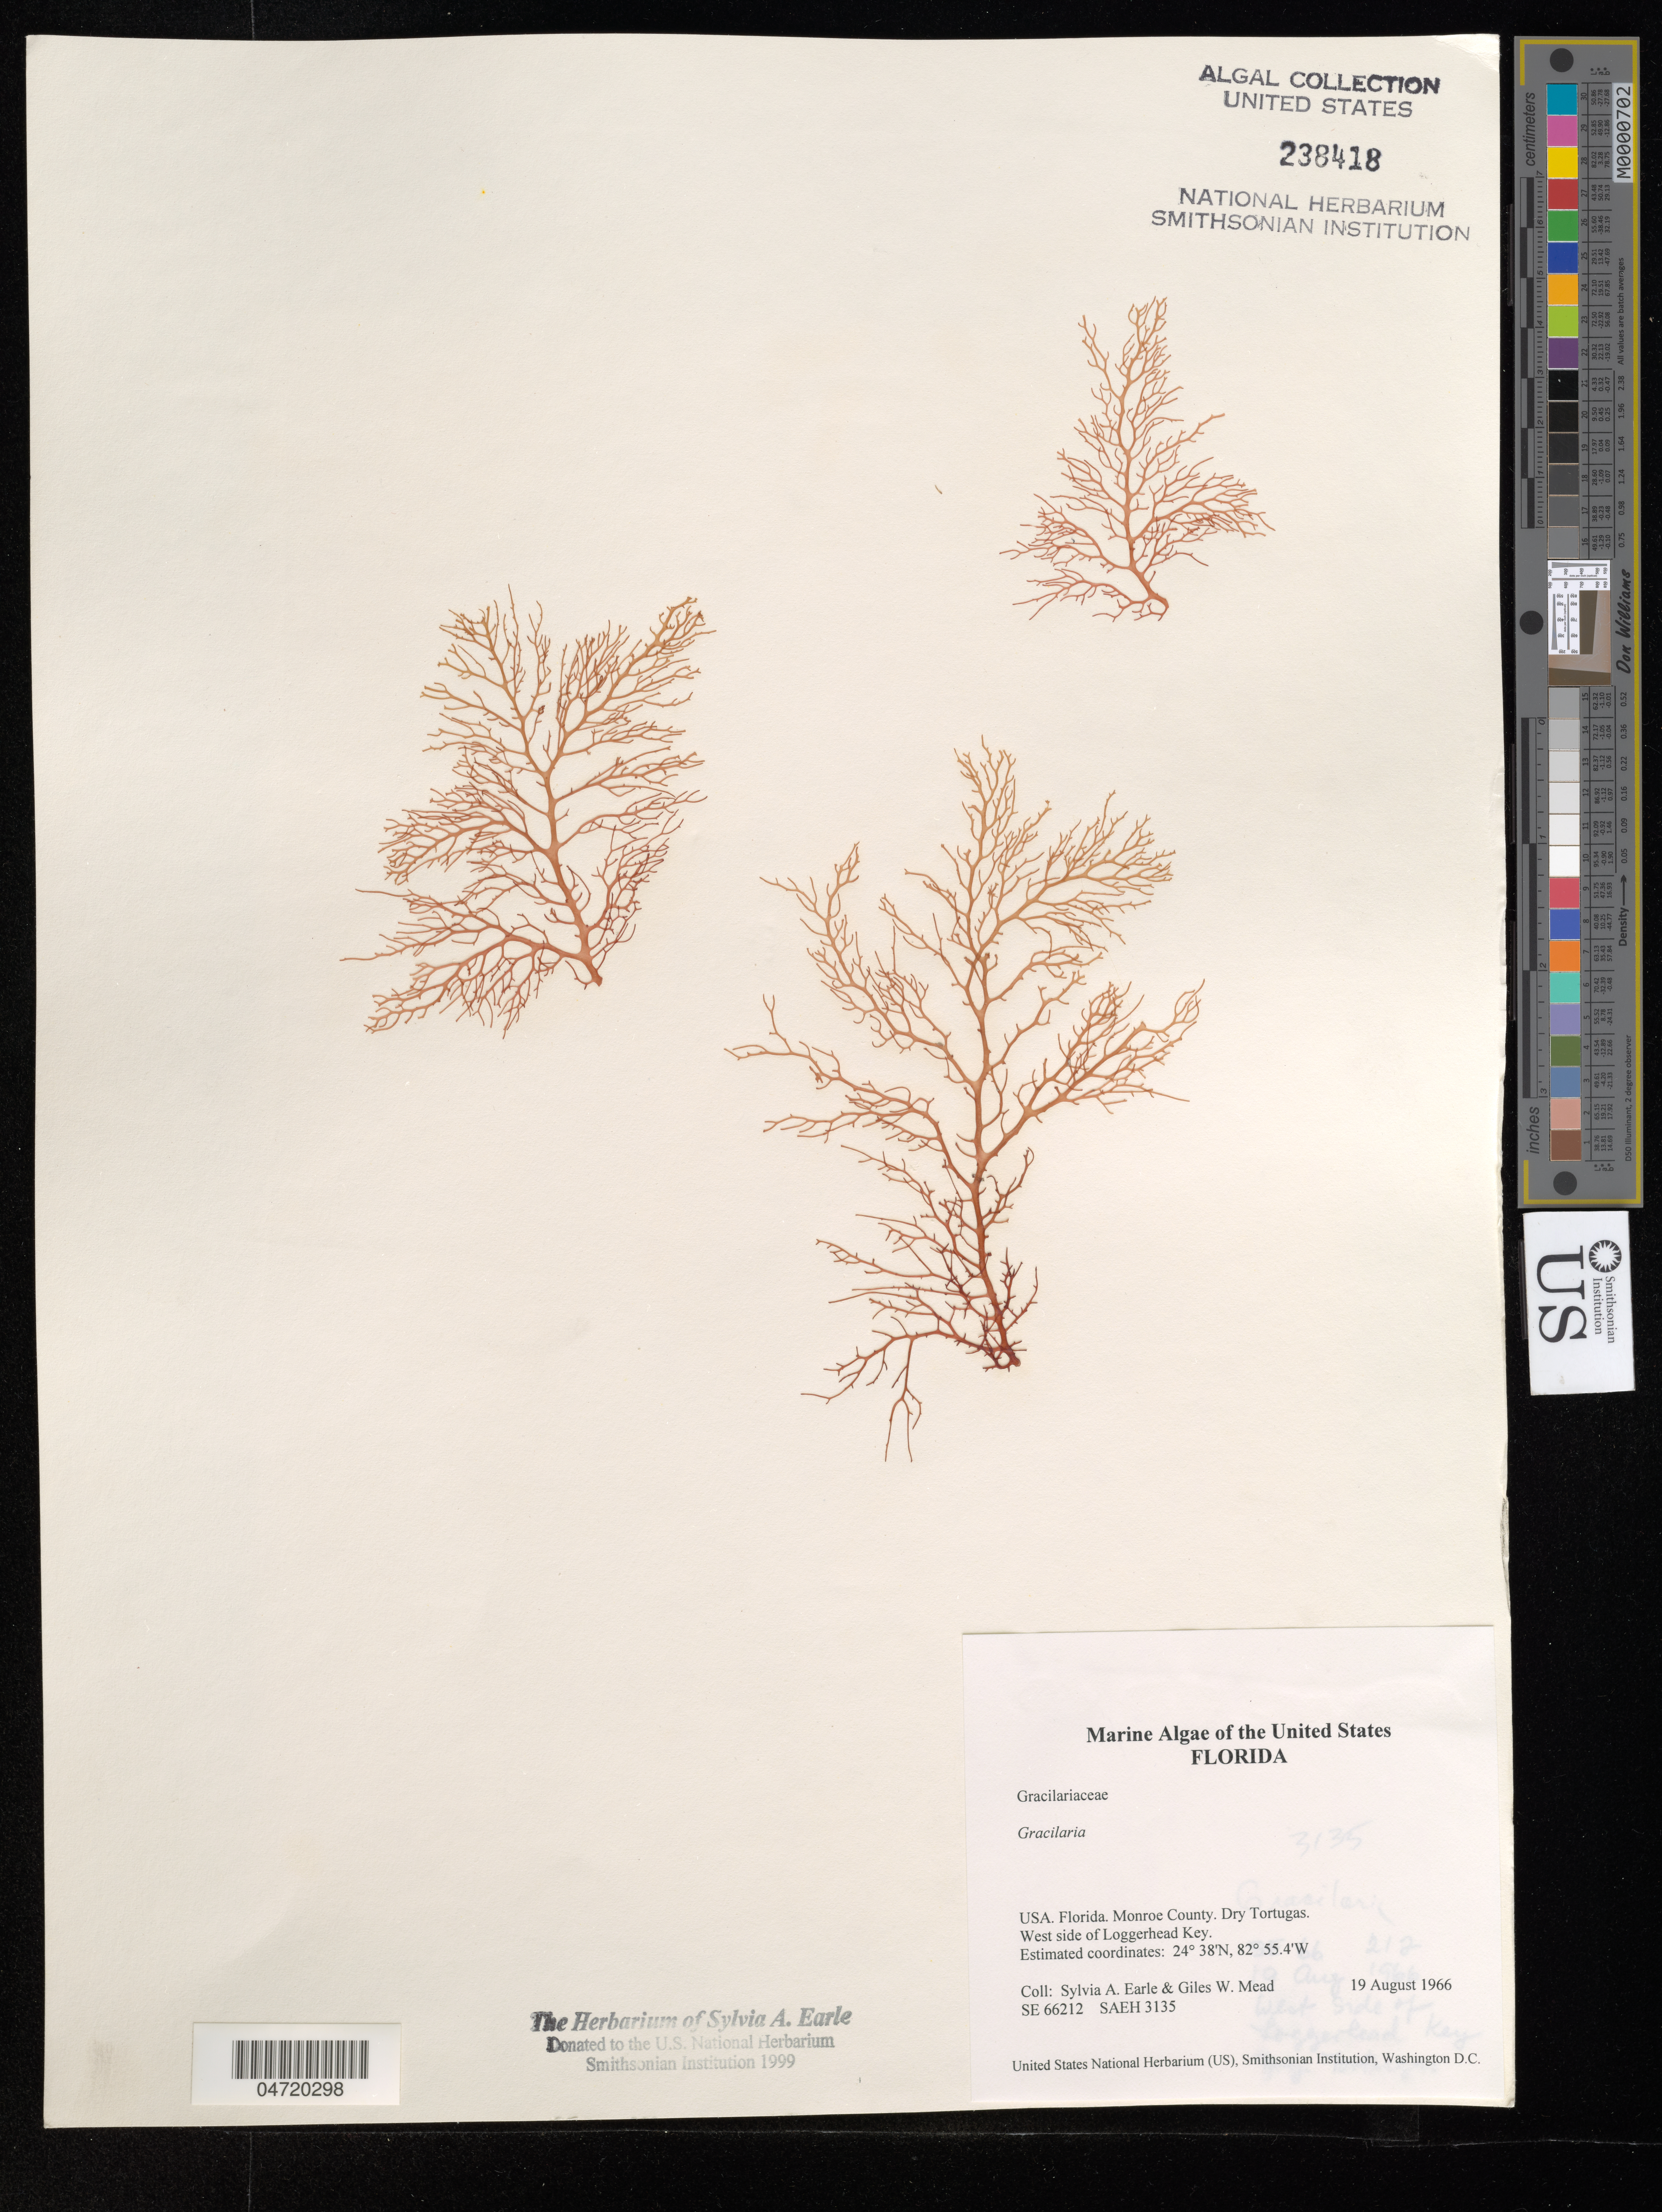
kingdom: Plantae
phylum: Rhodophyta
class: Florideophyceae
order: Gracilariales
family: Gracilariaceae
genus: Gracilaria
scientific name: Gracilaria sp.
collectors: S. A. Earle & G. W. Mead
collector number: SE 66212 SAEH 3135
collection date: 1966-08-19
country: United States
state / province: Florida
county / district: Monroe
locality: Monroe County. Dry Tortugas. West side of Loggerhead Key.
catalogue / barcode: US 238418